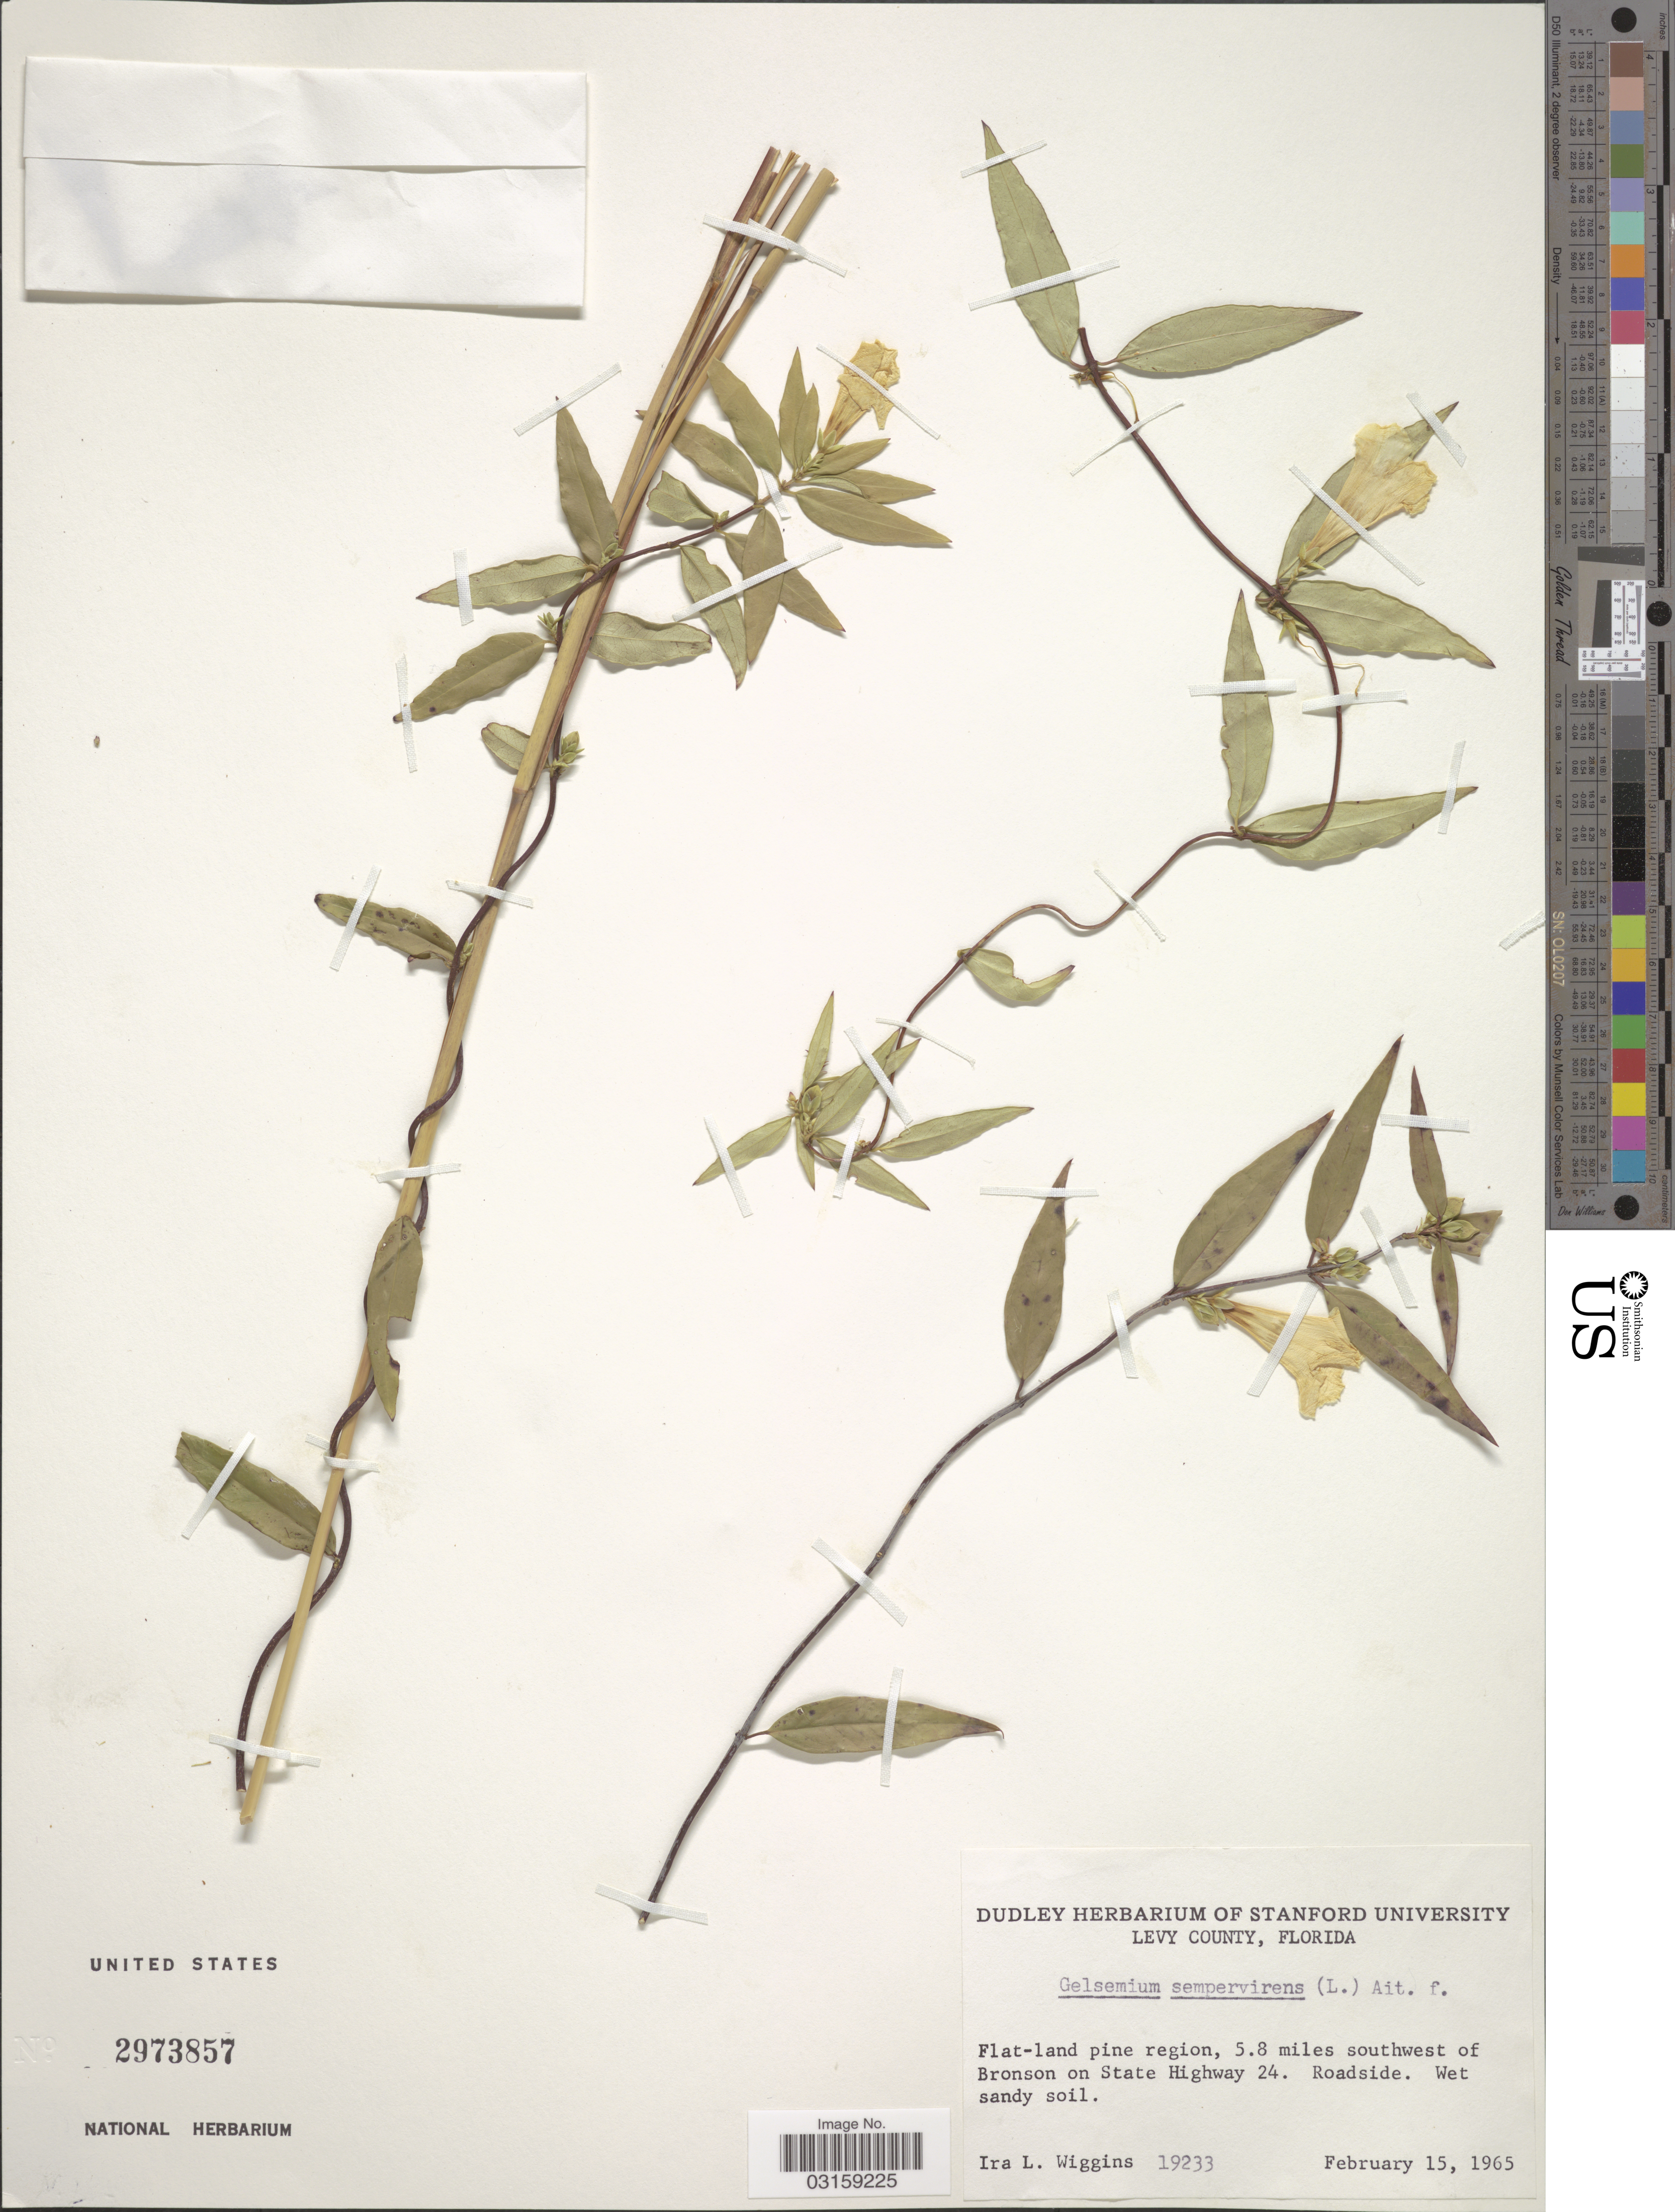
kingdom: Plantae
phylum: Tracheophyta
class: Magnoliopsida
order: Gentianales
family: Gelsemiaceae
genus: Gelsemium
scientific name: Gelsemium sempervirens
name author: (L.) J. St.-Hil.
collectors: I. L. Wiggins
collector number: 19233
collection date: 1965-02-15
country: United States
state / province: Florida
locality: Flat-land pine region, 5.8 miles southwest of Bronson on State Highway 24.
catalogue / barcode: US 2973857